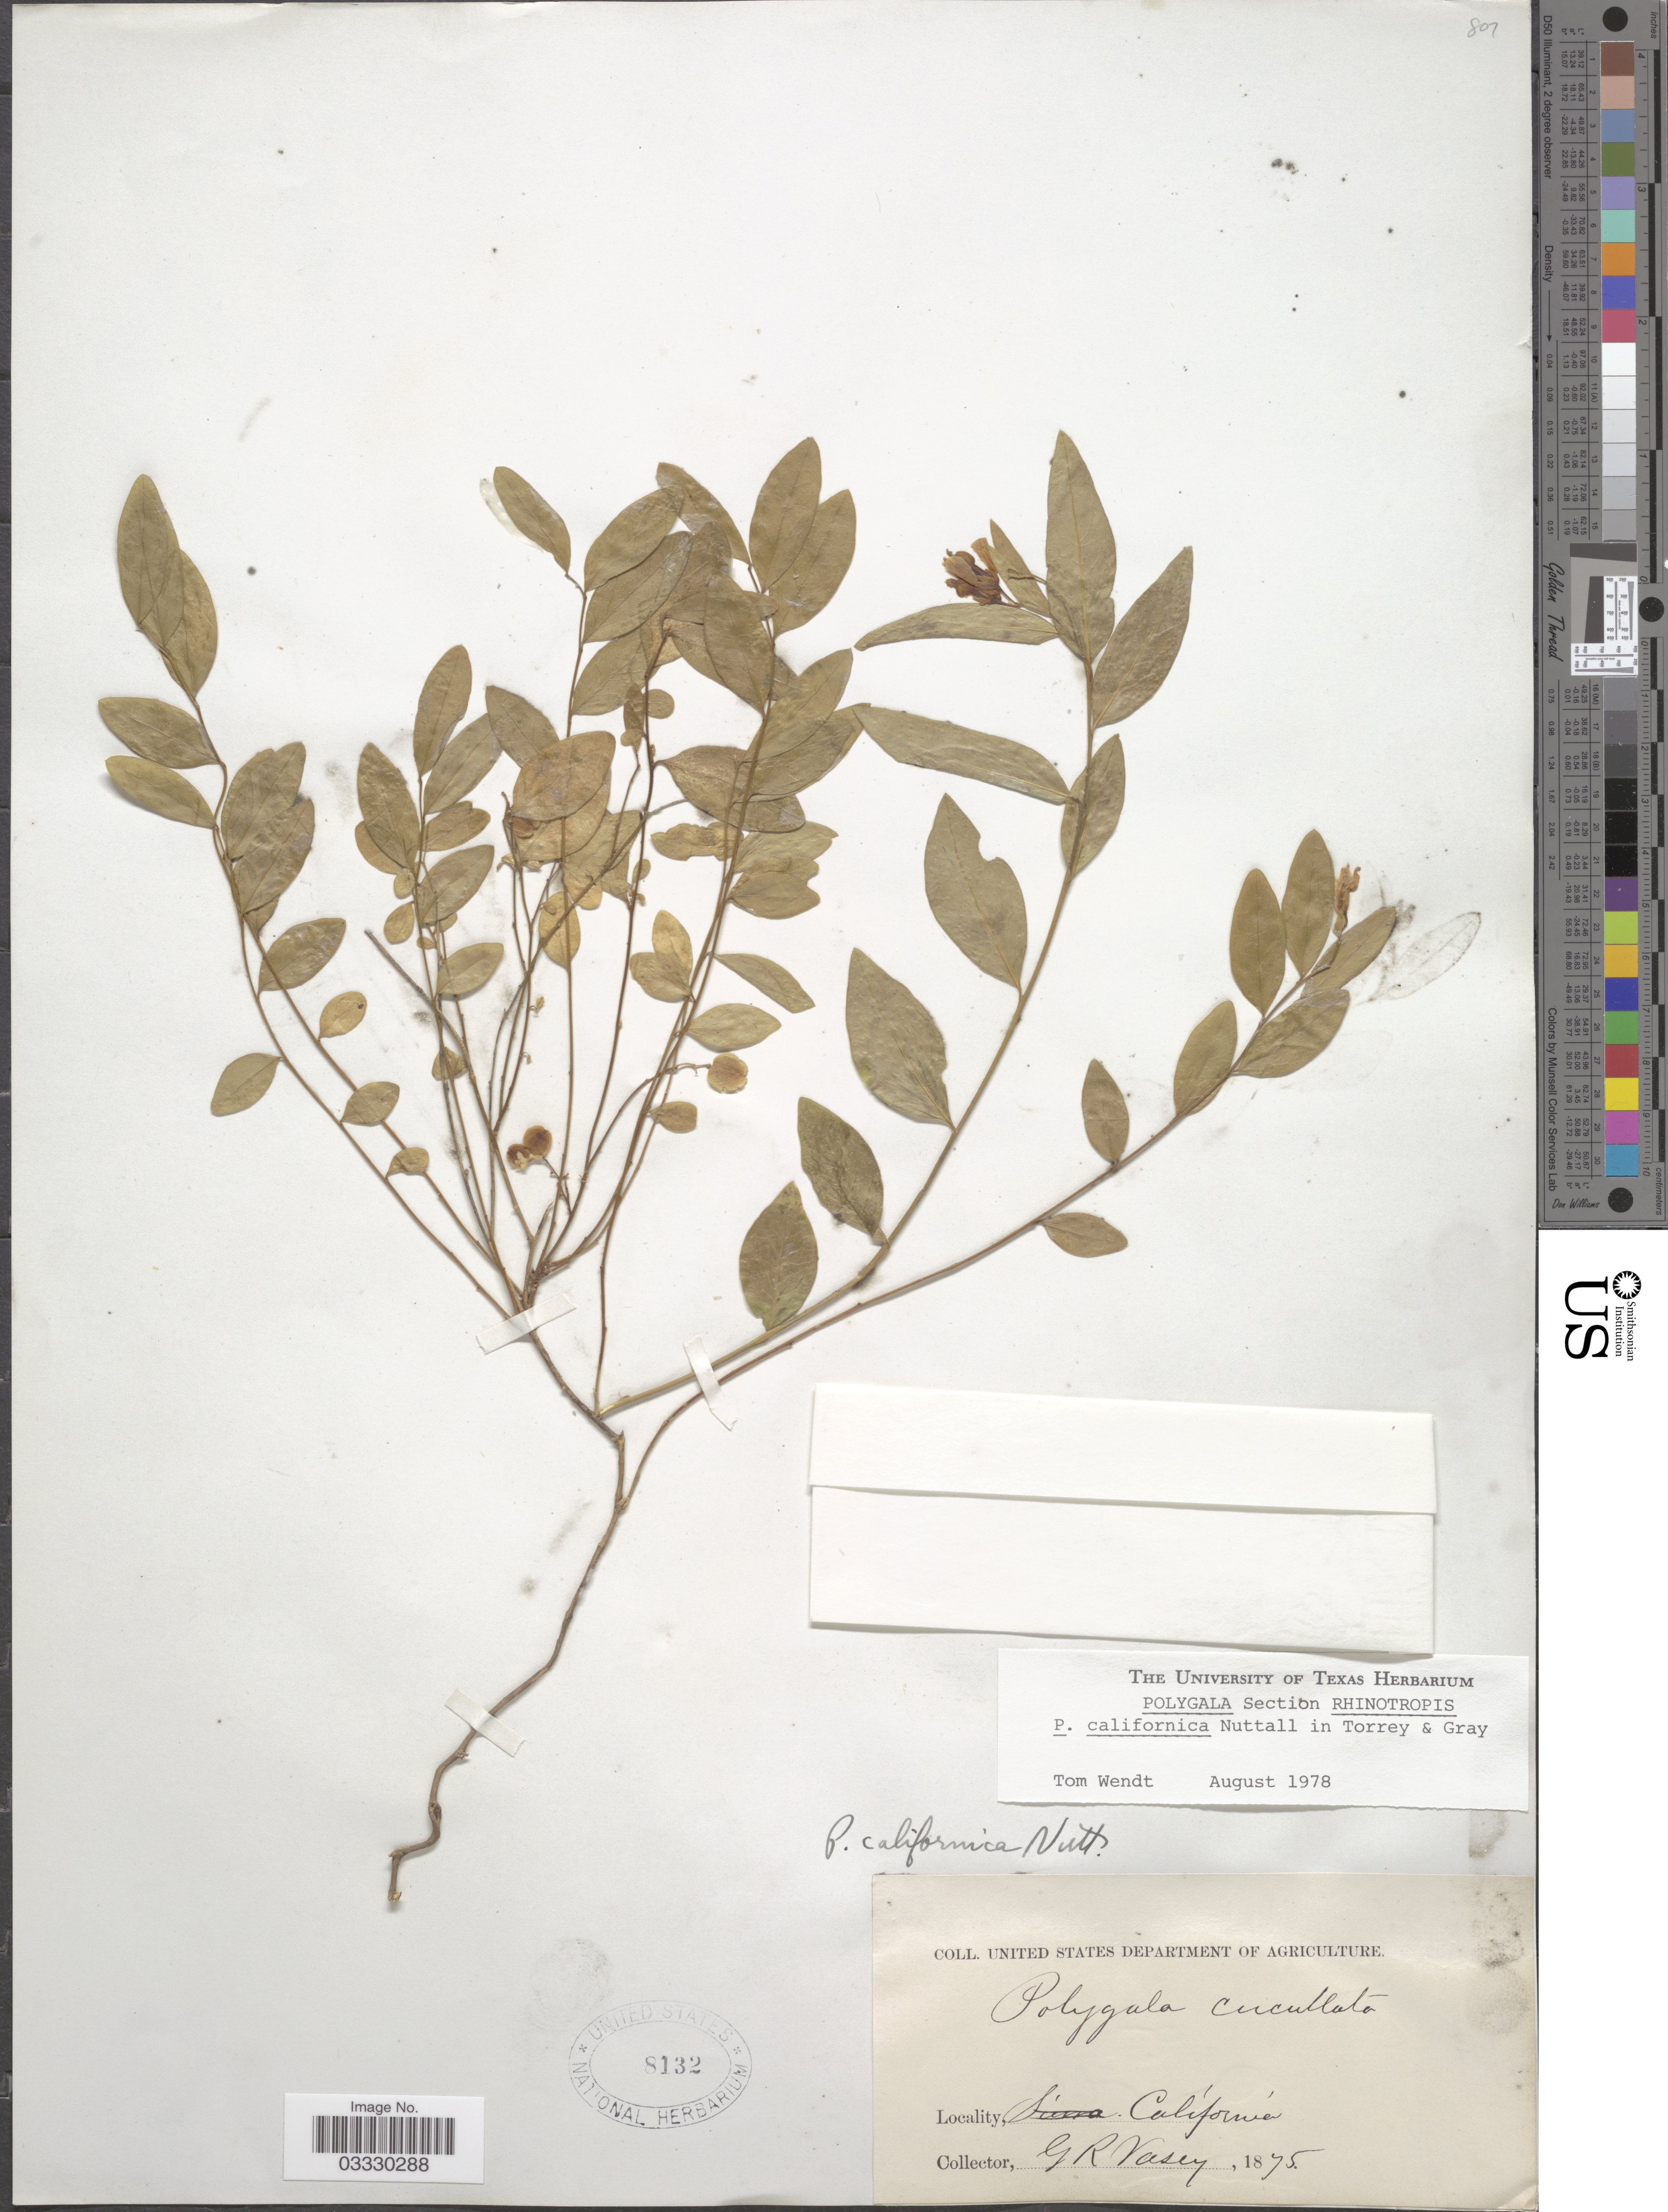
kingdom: Plantae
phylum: Tracheophyta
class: Magnoliopsida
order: Fabales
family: Polygalaceae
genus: Rhinotropis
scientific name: Rhinotropis californica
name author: (Nutt.) J.R. Abbott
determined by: Strong, Mark T., (BOT), Smithsonian Institution - National Museum of Natural History (UNITED STATES)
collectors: G. R. Vasey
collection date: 1875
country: United States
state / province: California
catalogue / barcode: US 8132